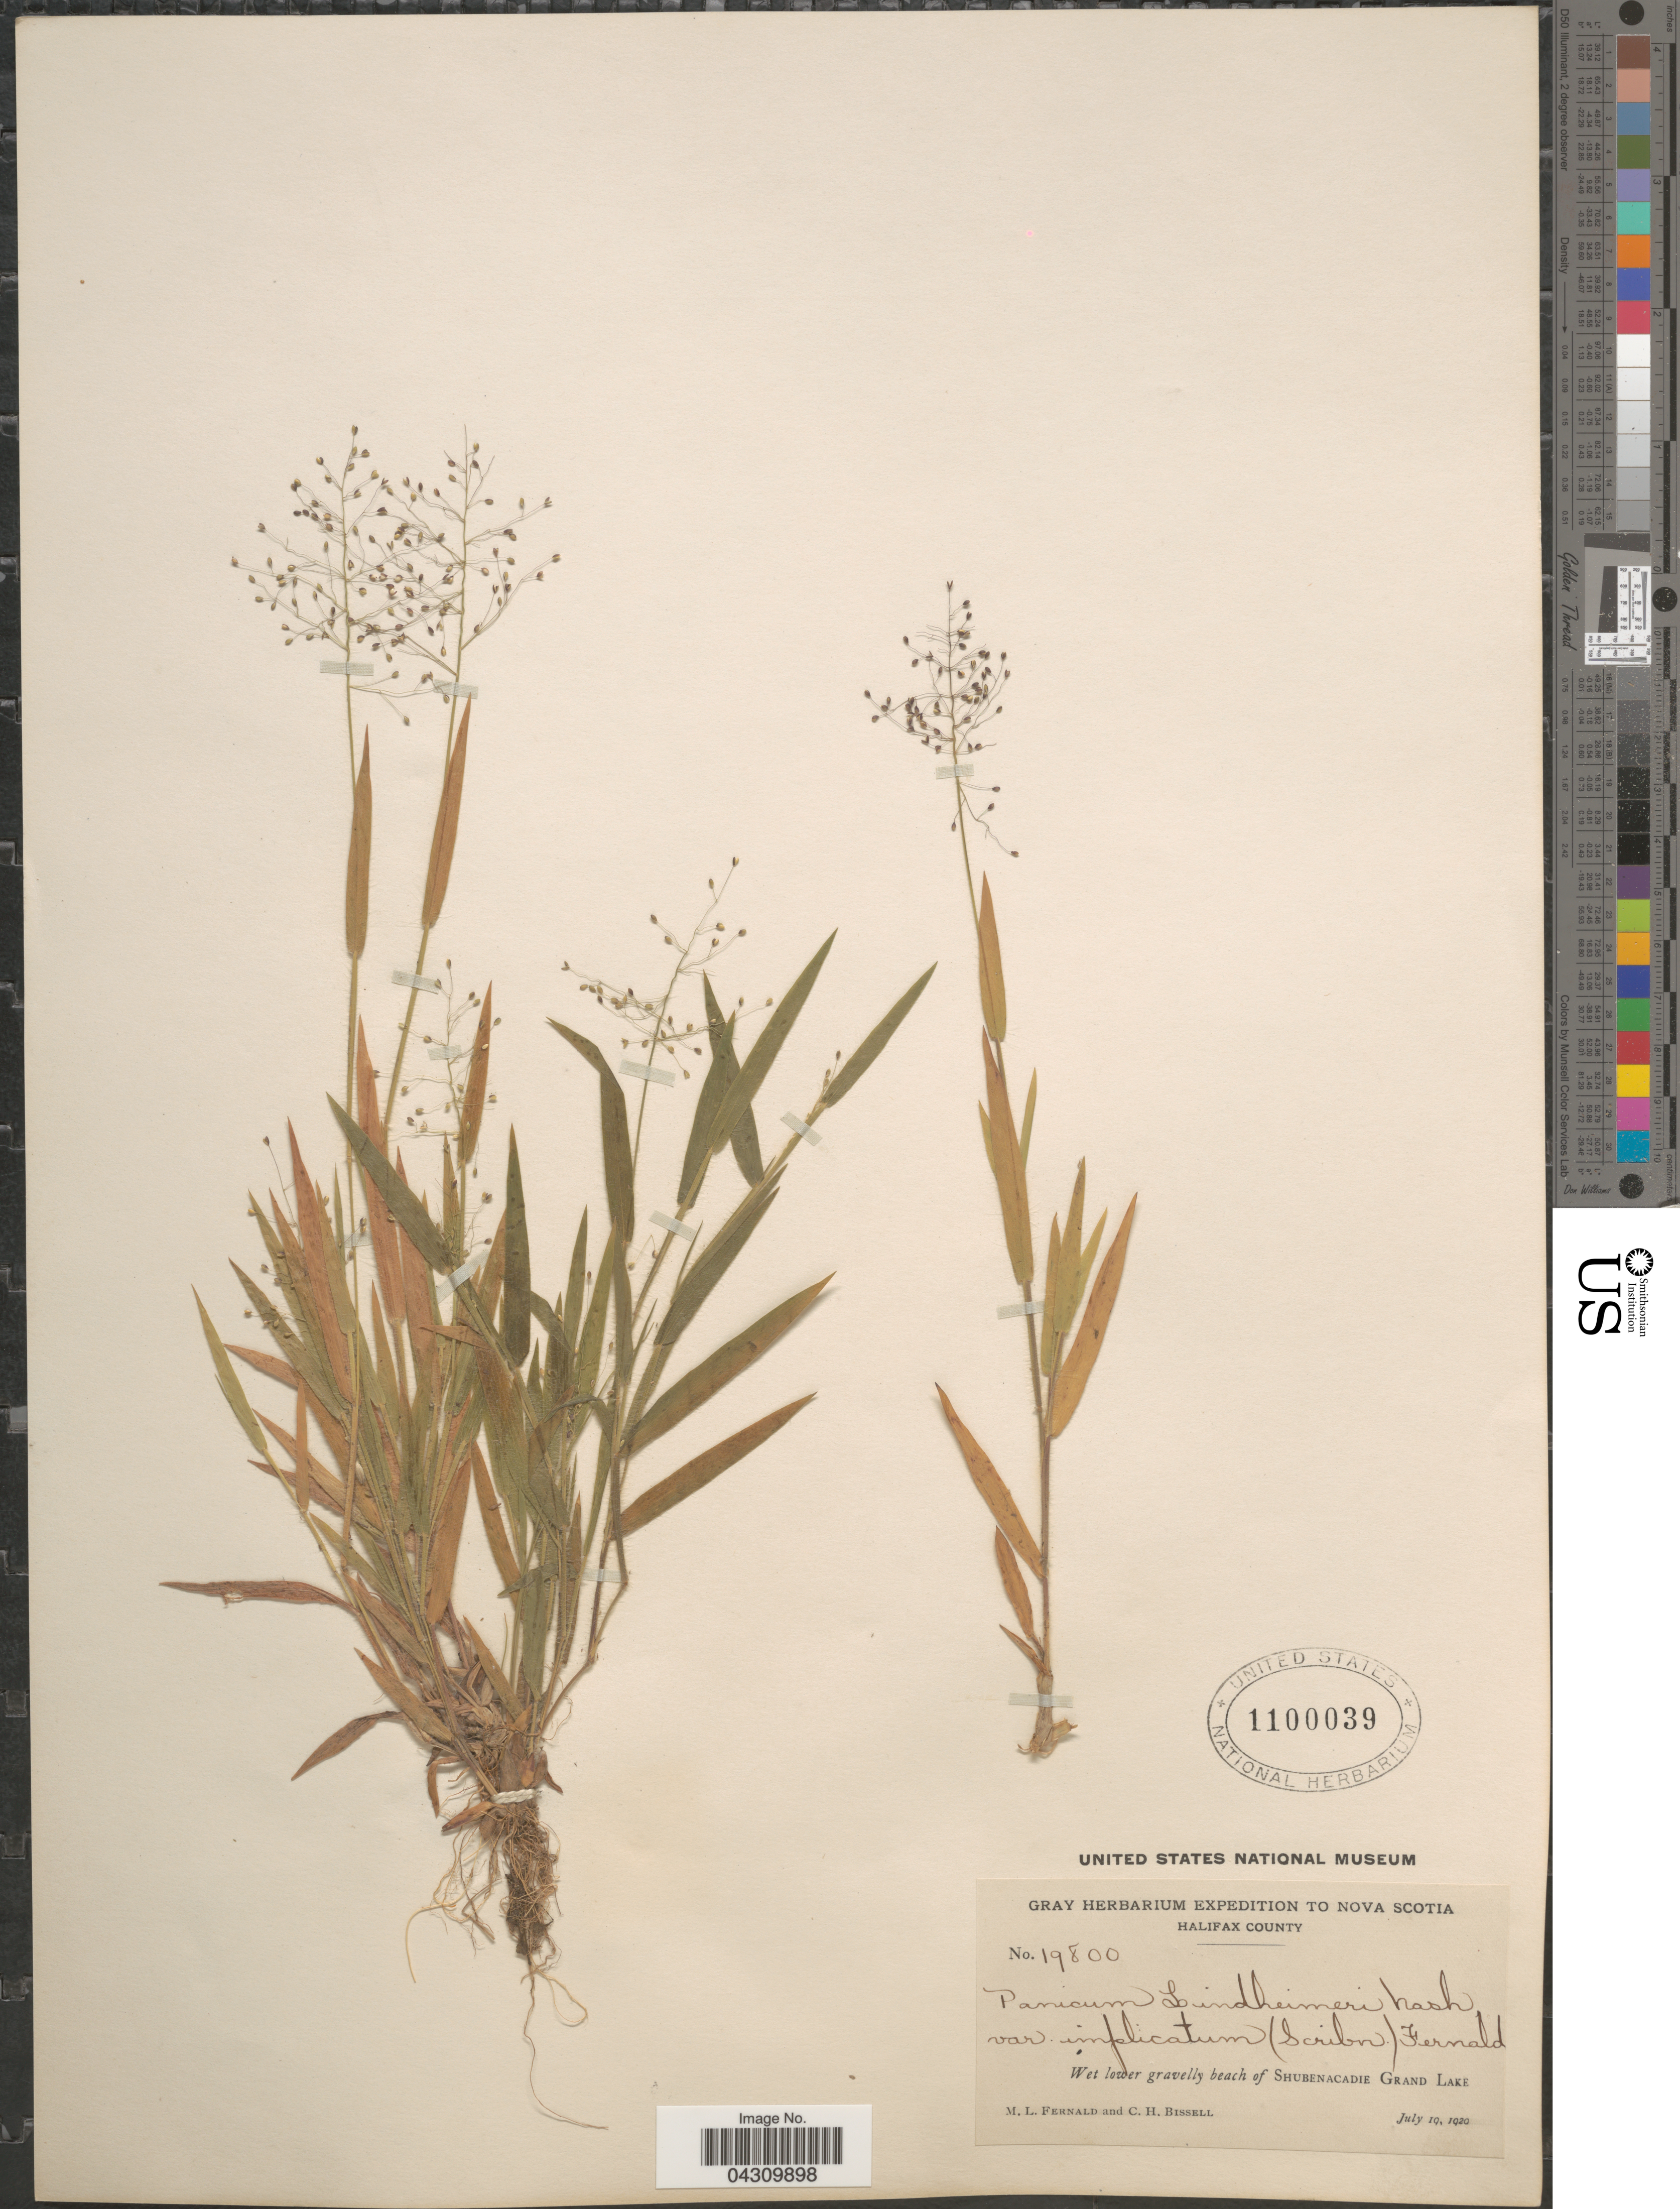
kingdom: Plantae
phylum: Tracheophyta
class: Liliopsida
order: Poales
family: Poaceae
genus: Dichanthelium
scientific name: Dichanthelium acuminatum var. acuminatum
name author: (Sw.) Gould & C.A. Clark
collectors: M. L. Fernald & C. Bissell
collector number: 19800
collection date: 1920-07-19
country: Canada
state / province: Nova Scotia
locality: Gray Herbarium Expedition to Nova Scotia. Halifax County. Wet lower gravelly beach of Shubenacadie Grand Lake.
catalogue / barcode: US 1100039